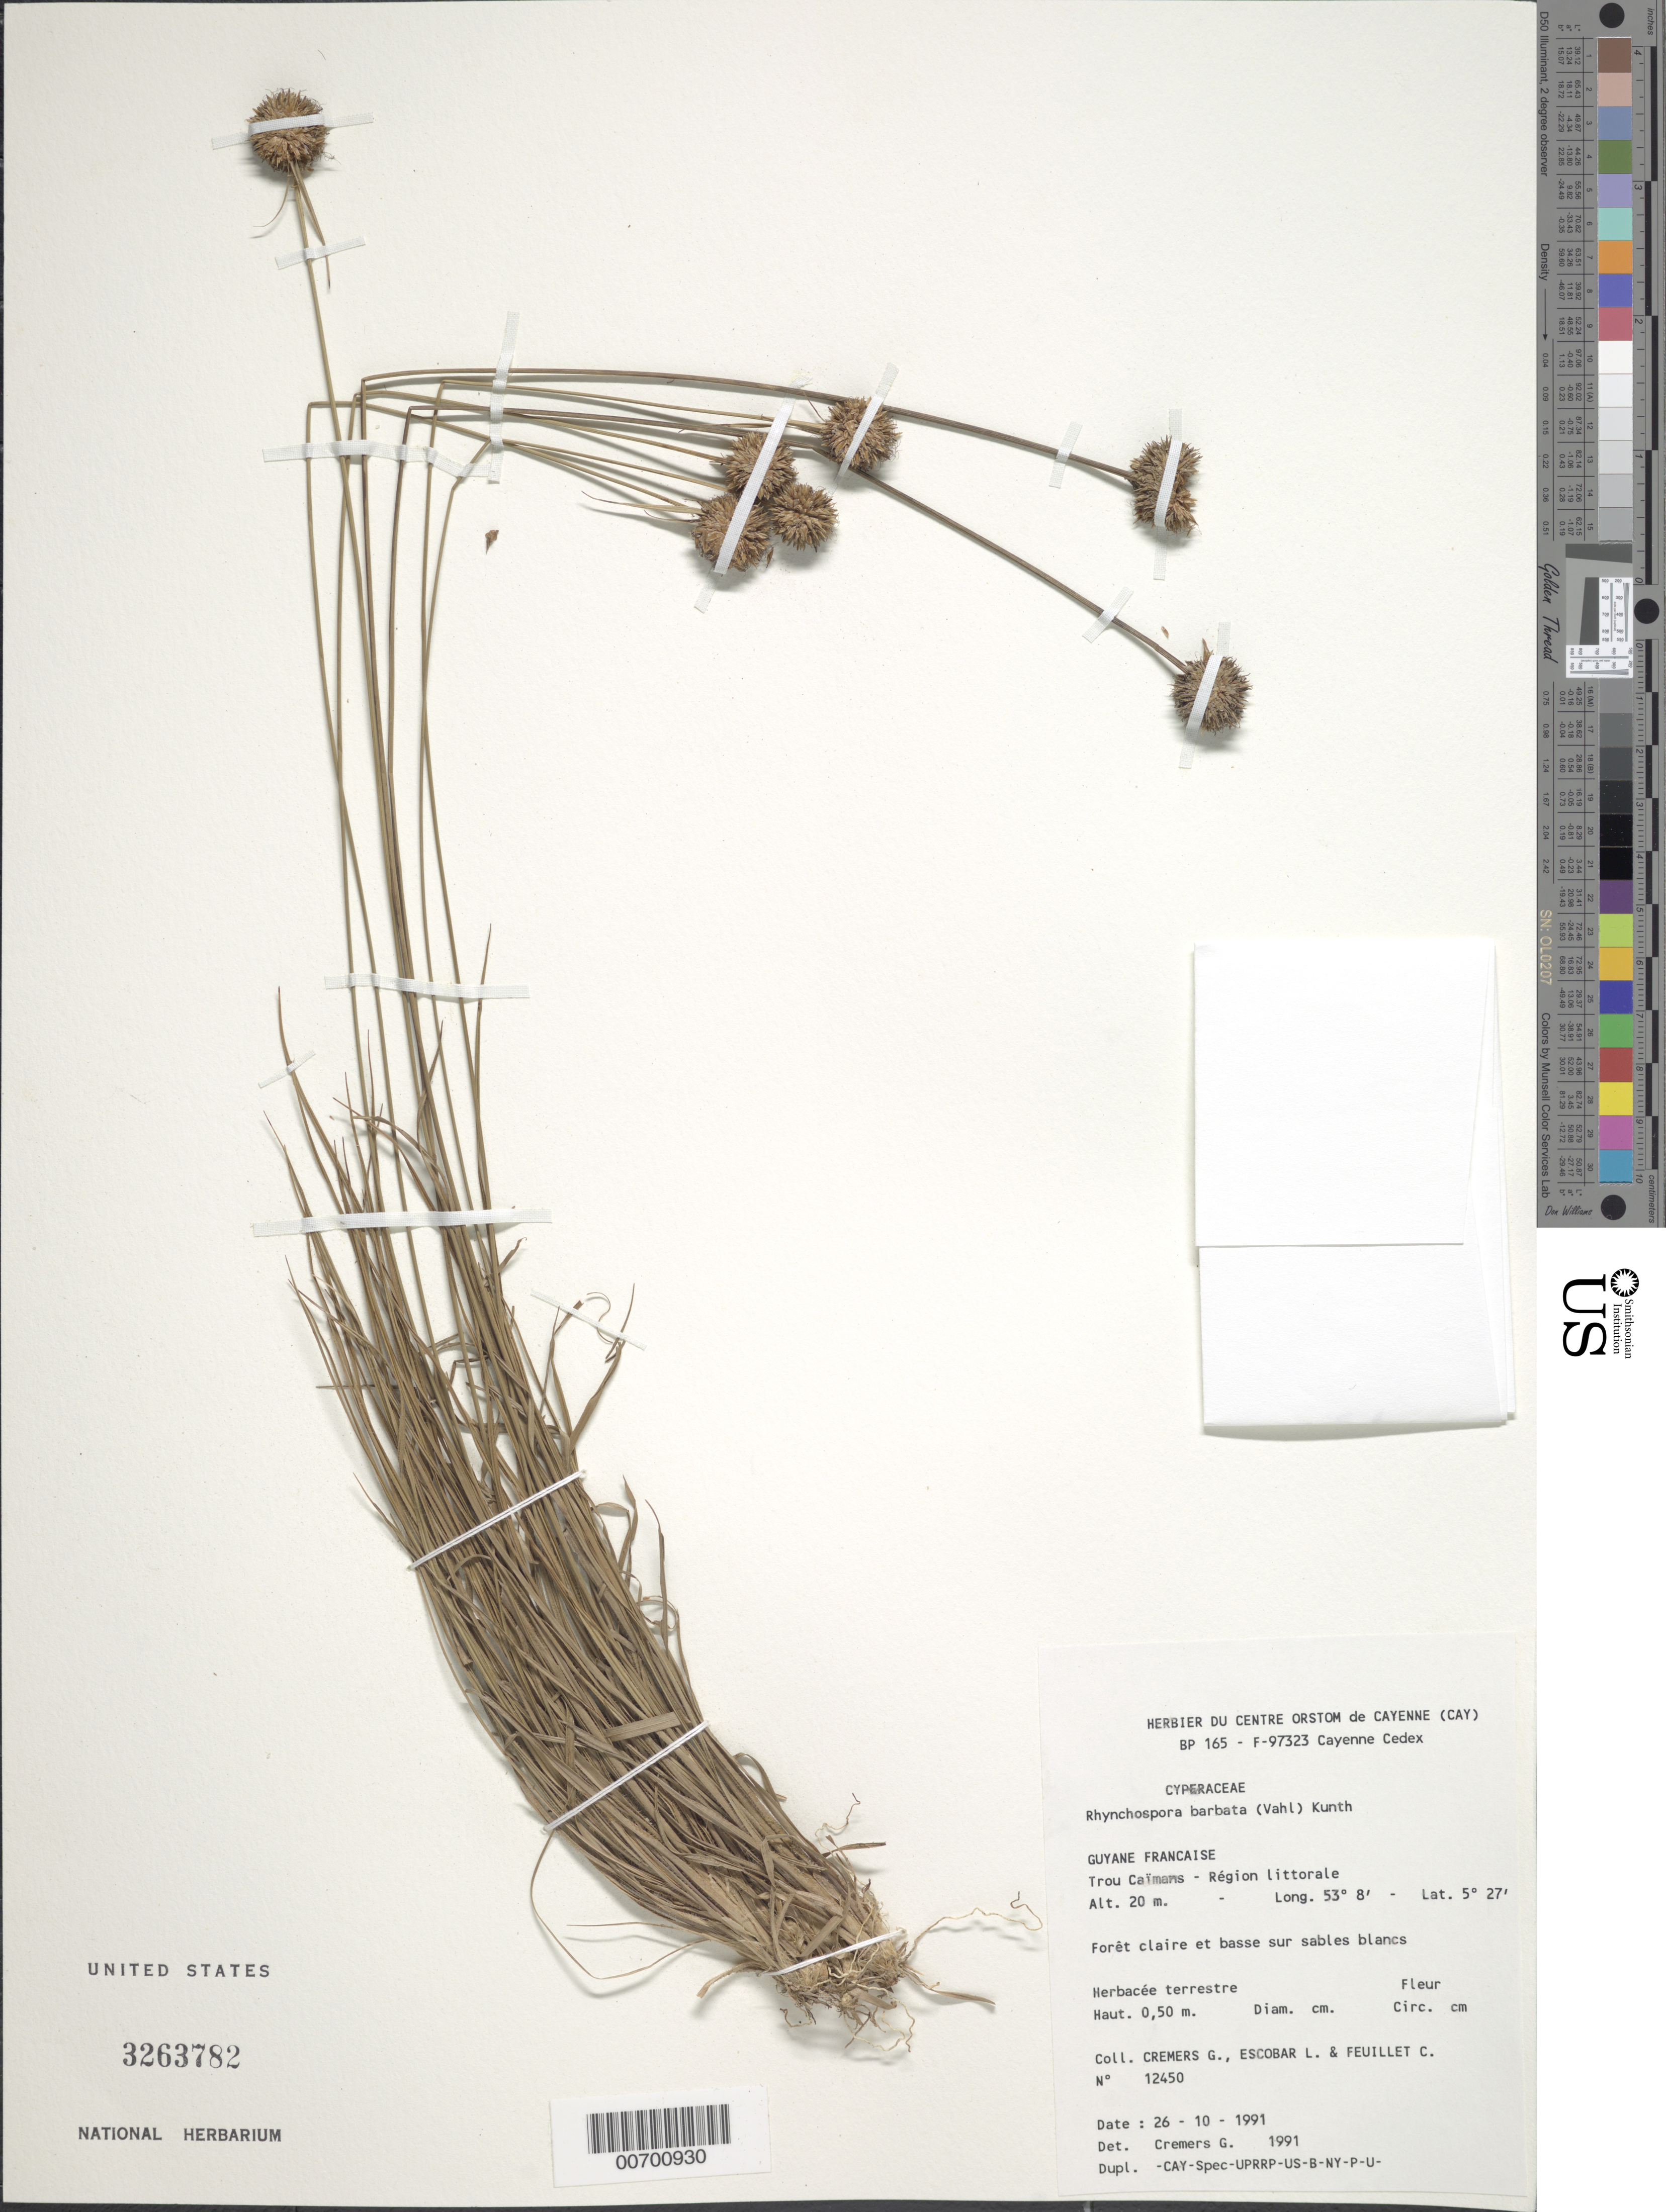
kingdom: Plantae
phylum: Tracheophyta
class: Liliopsida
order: Poales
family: Cyperaceae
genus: Rhynchospora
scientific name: Rhynchospora barbata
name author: (Vahl) Kunth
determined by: Alves, K.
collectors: G. Cremers, L. Escobar & C. Feuillet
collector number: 12450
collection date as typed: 26-Oct-91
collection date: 1991-10-26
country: French Guiana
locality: Trou Caïmans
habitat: Forêt claire et basse sur sables blancs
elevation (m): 20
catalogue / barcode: US 3263782